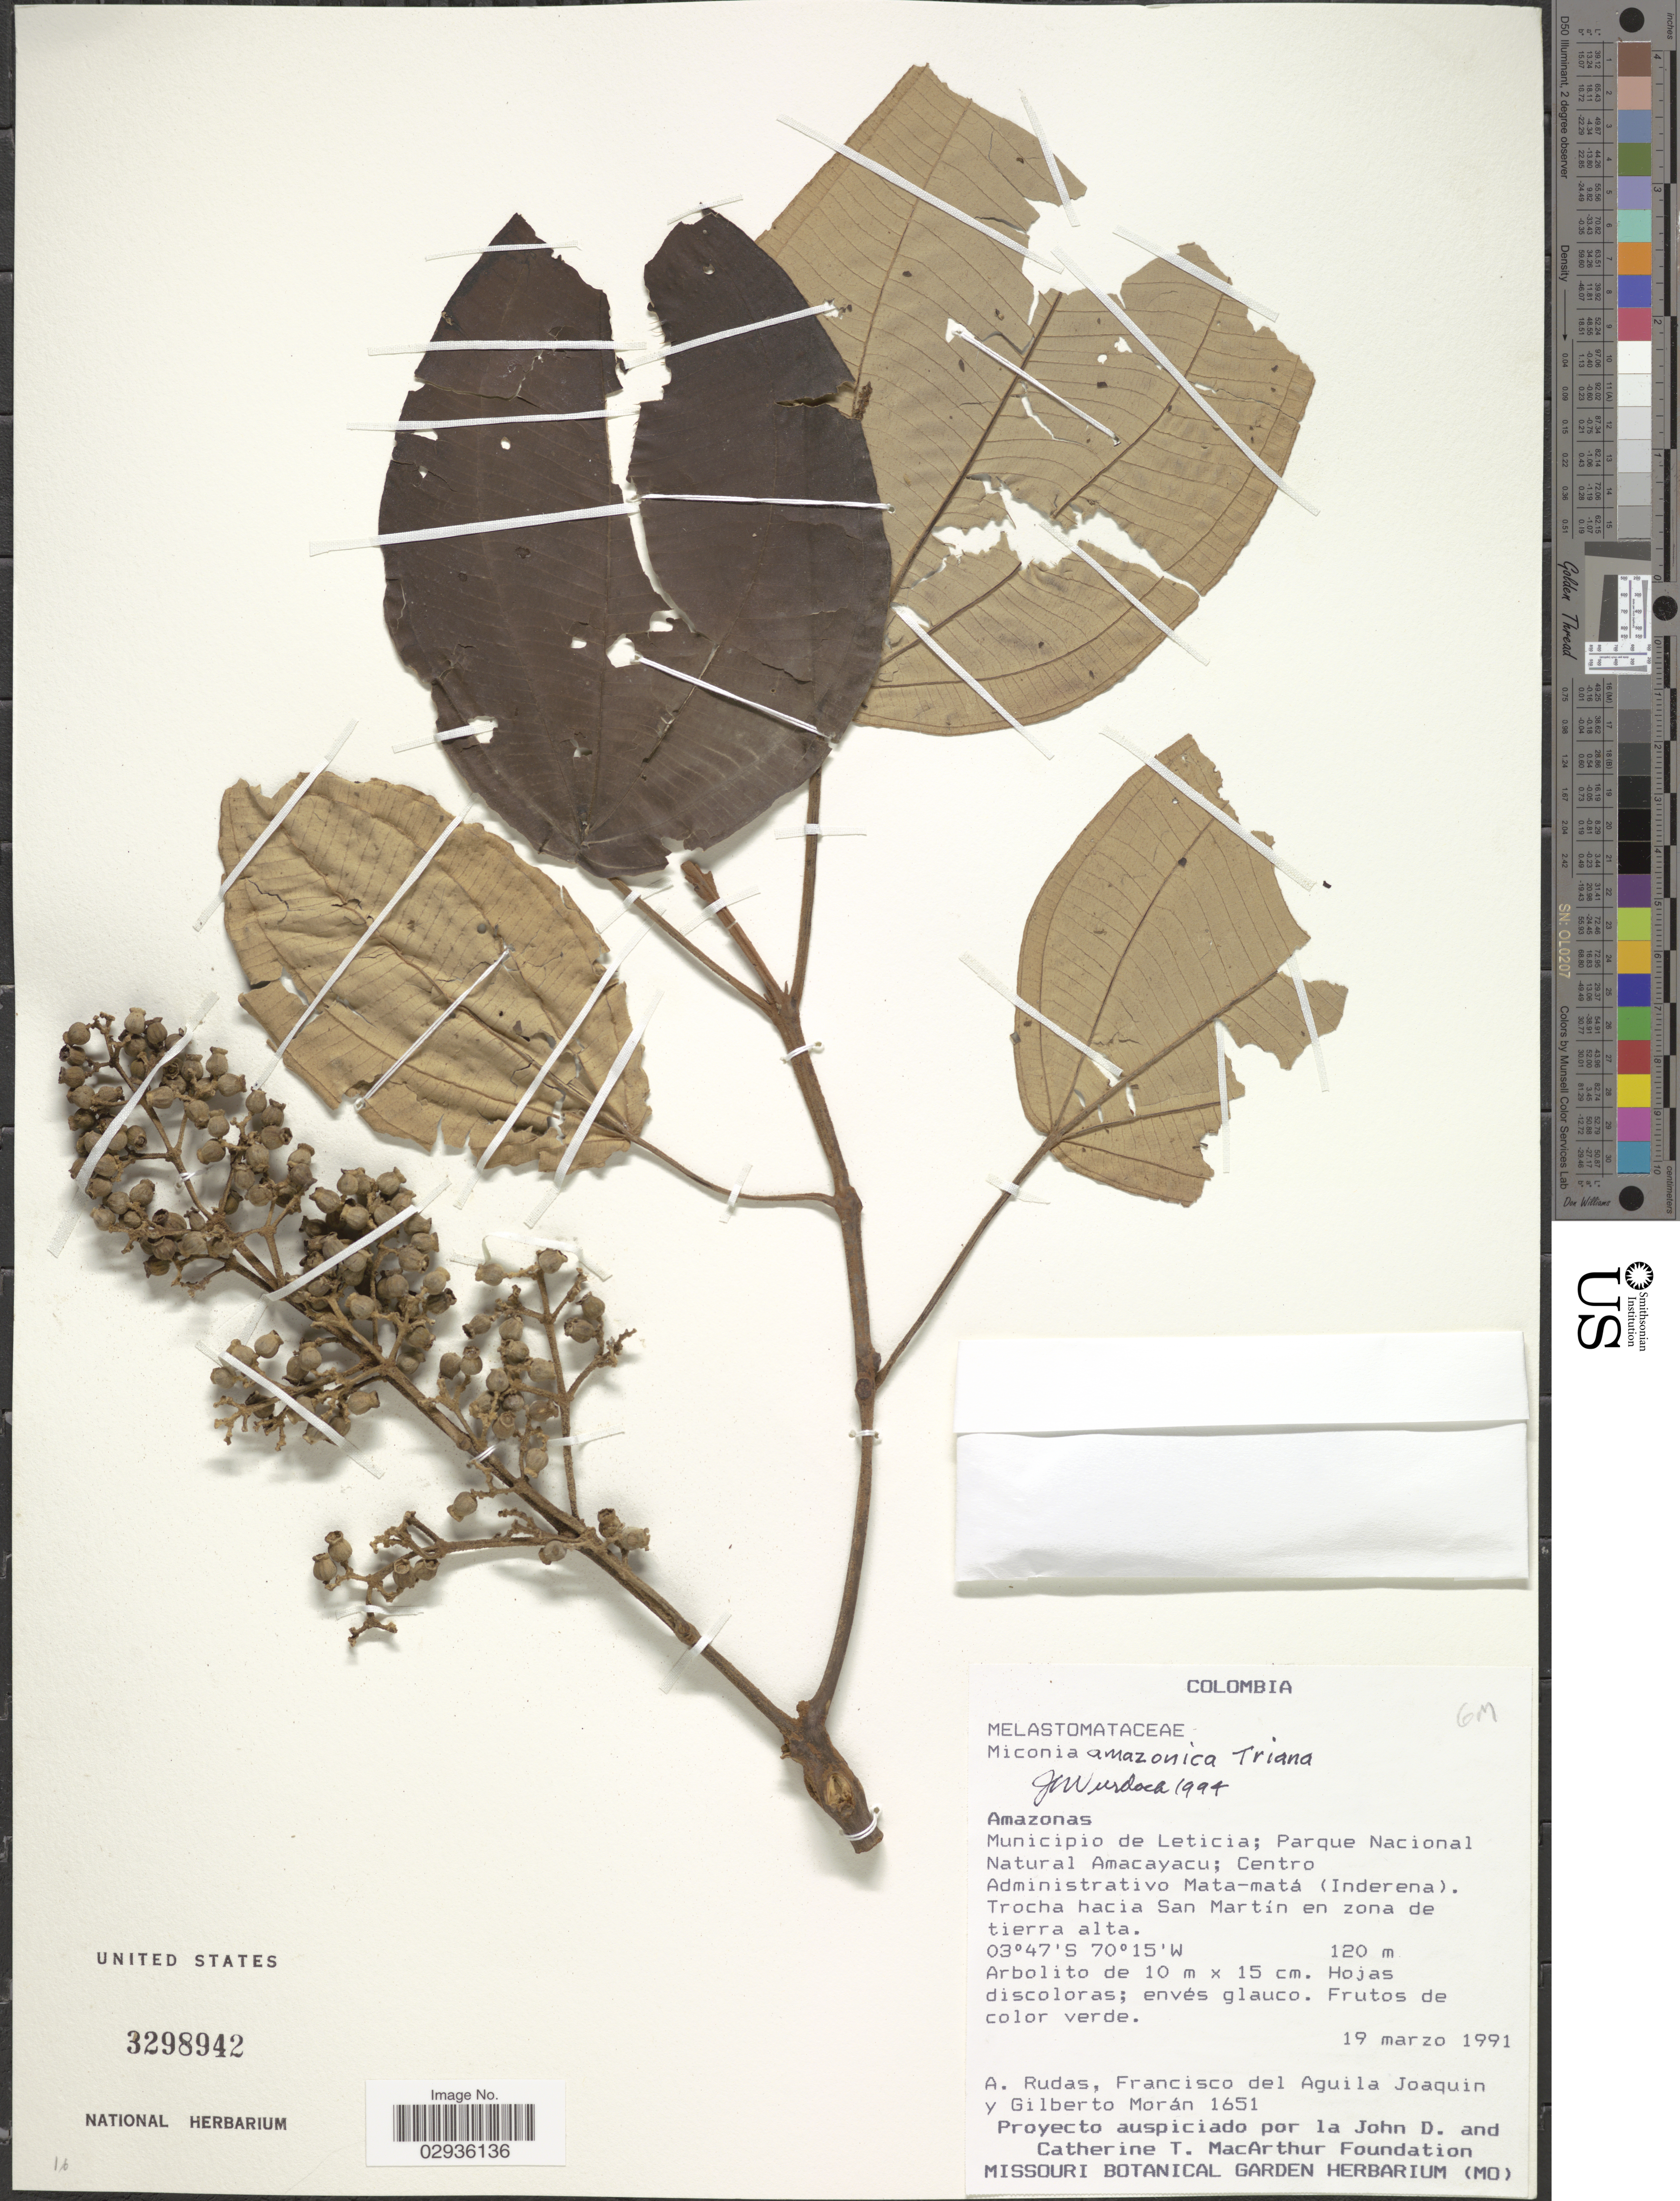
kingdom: Plantae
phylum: Tracheophyta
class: Magnoliopsida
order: Myrtales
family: Melastomataceae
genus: Miconia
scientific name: Miconia amazonica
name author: Triana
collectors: A. Rudas, F. Aguila Joaquin & G. Moran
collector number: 1651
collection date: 1991-03-19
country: Colombia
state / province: Amazônas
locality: Municipio de Leticia; Parque Nacional Natural Amacayacu; Centro Administrativo Mata-matá (Inderena). Trocha hacia San Martín en zona de tierra alta.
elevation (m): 120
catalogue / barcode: US 3298942